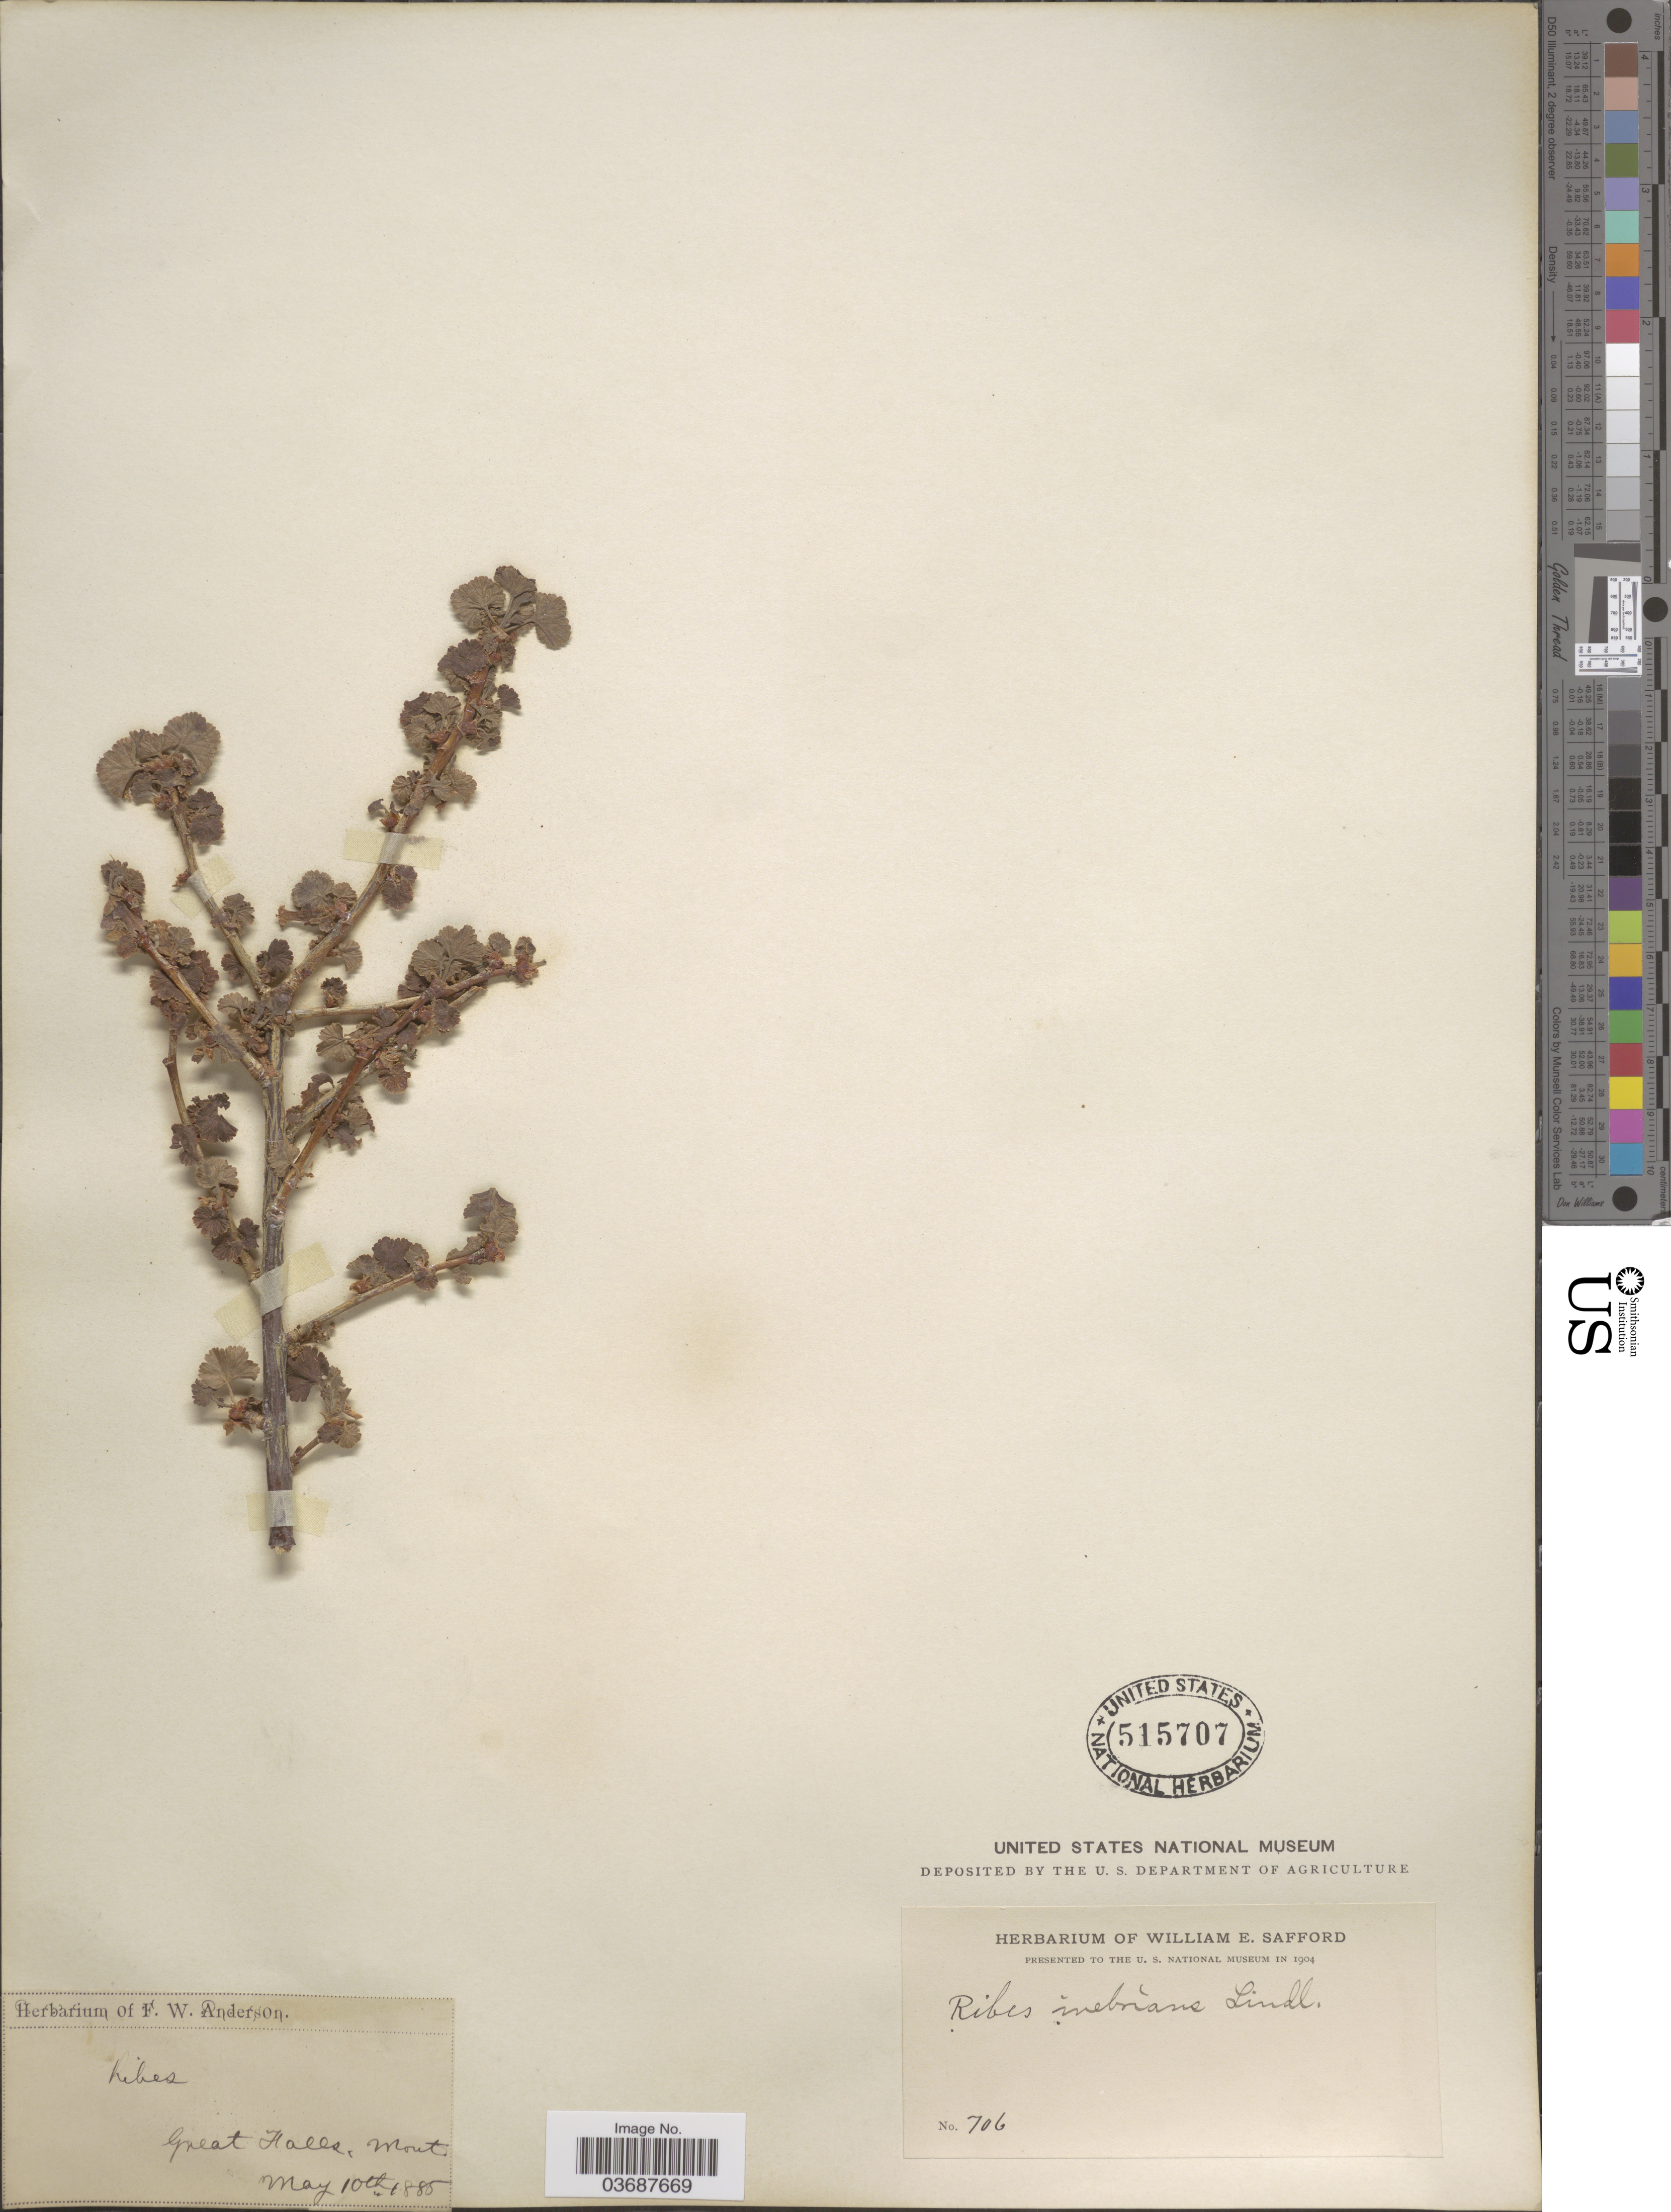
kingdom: Plantae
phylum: Tracheophyta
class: Magnoliopsida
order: Saxifragales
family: Grossulariaceae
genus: Ribes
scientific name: Ribes inebrians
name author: Lindl.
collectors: ex herb. F.W. Anderson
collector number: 706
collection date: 1885-05-10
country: United States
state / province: Montana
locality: Great Halls.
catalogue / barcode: US 515707